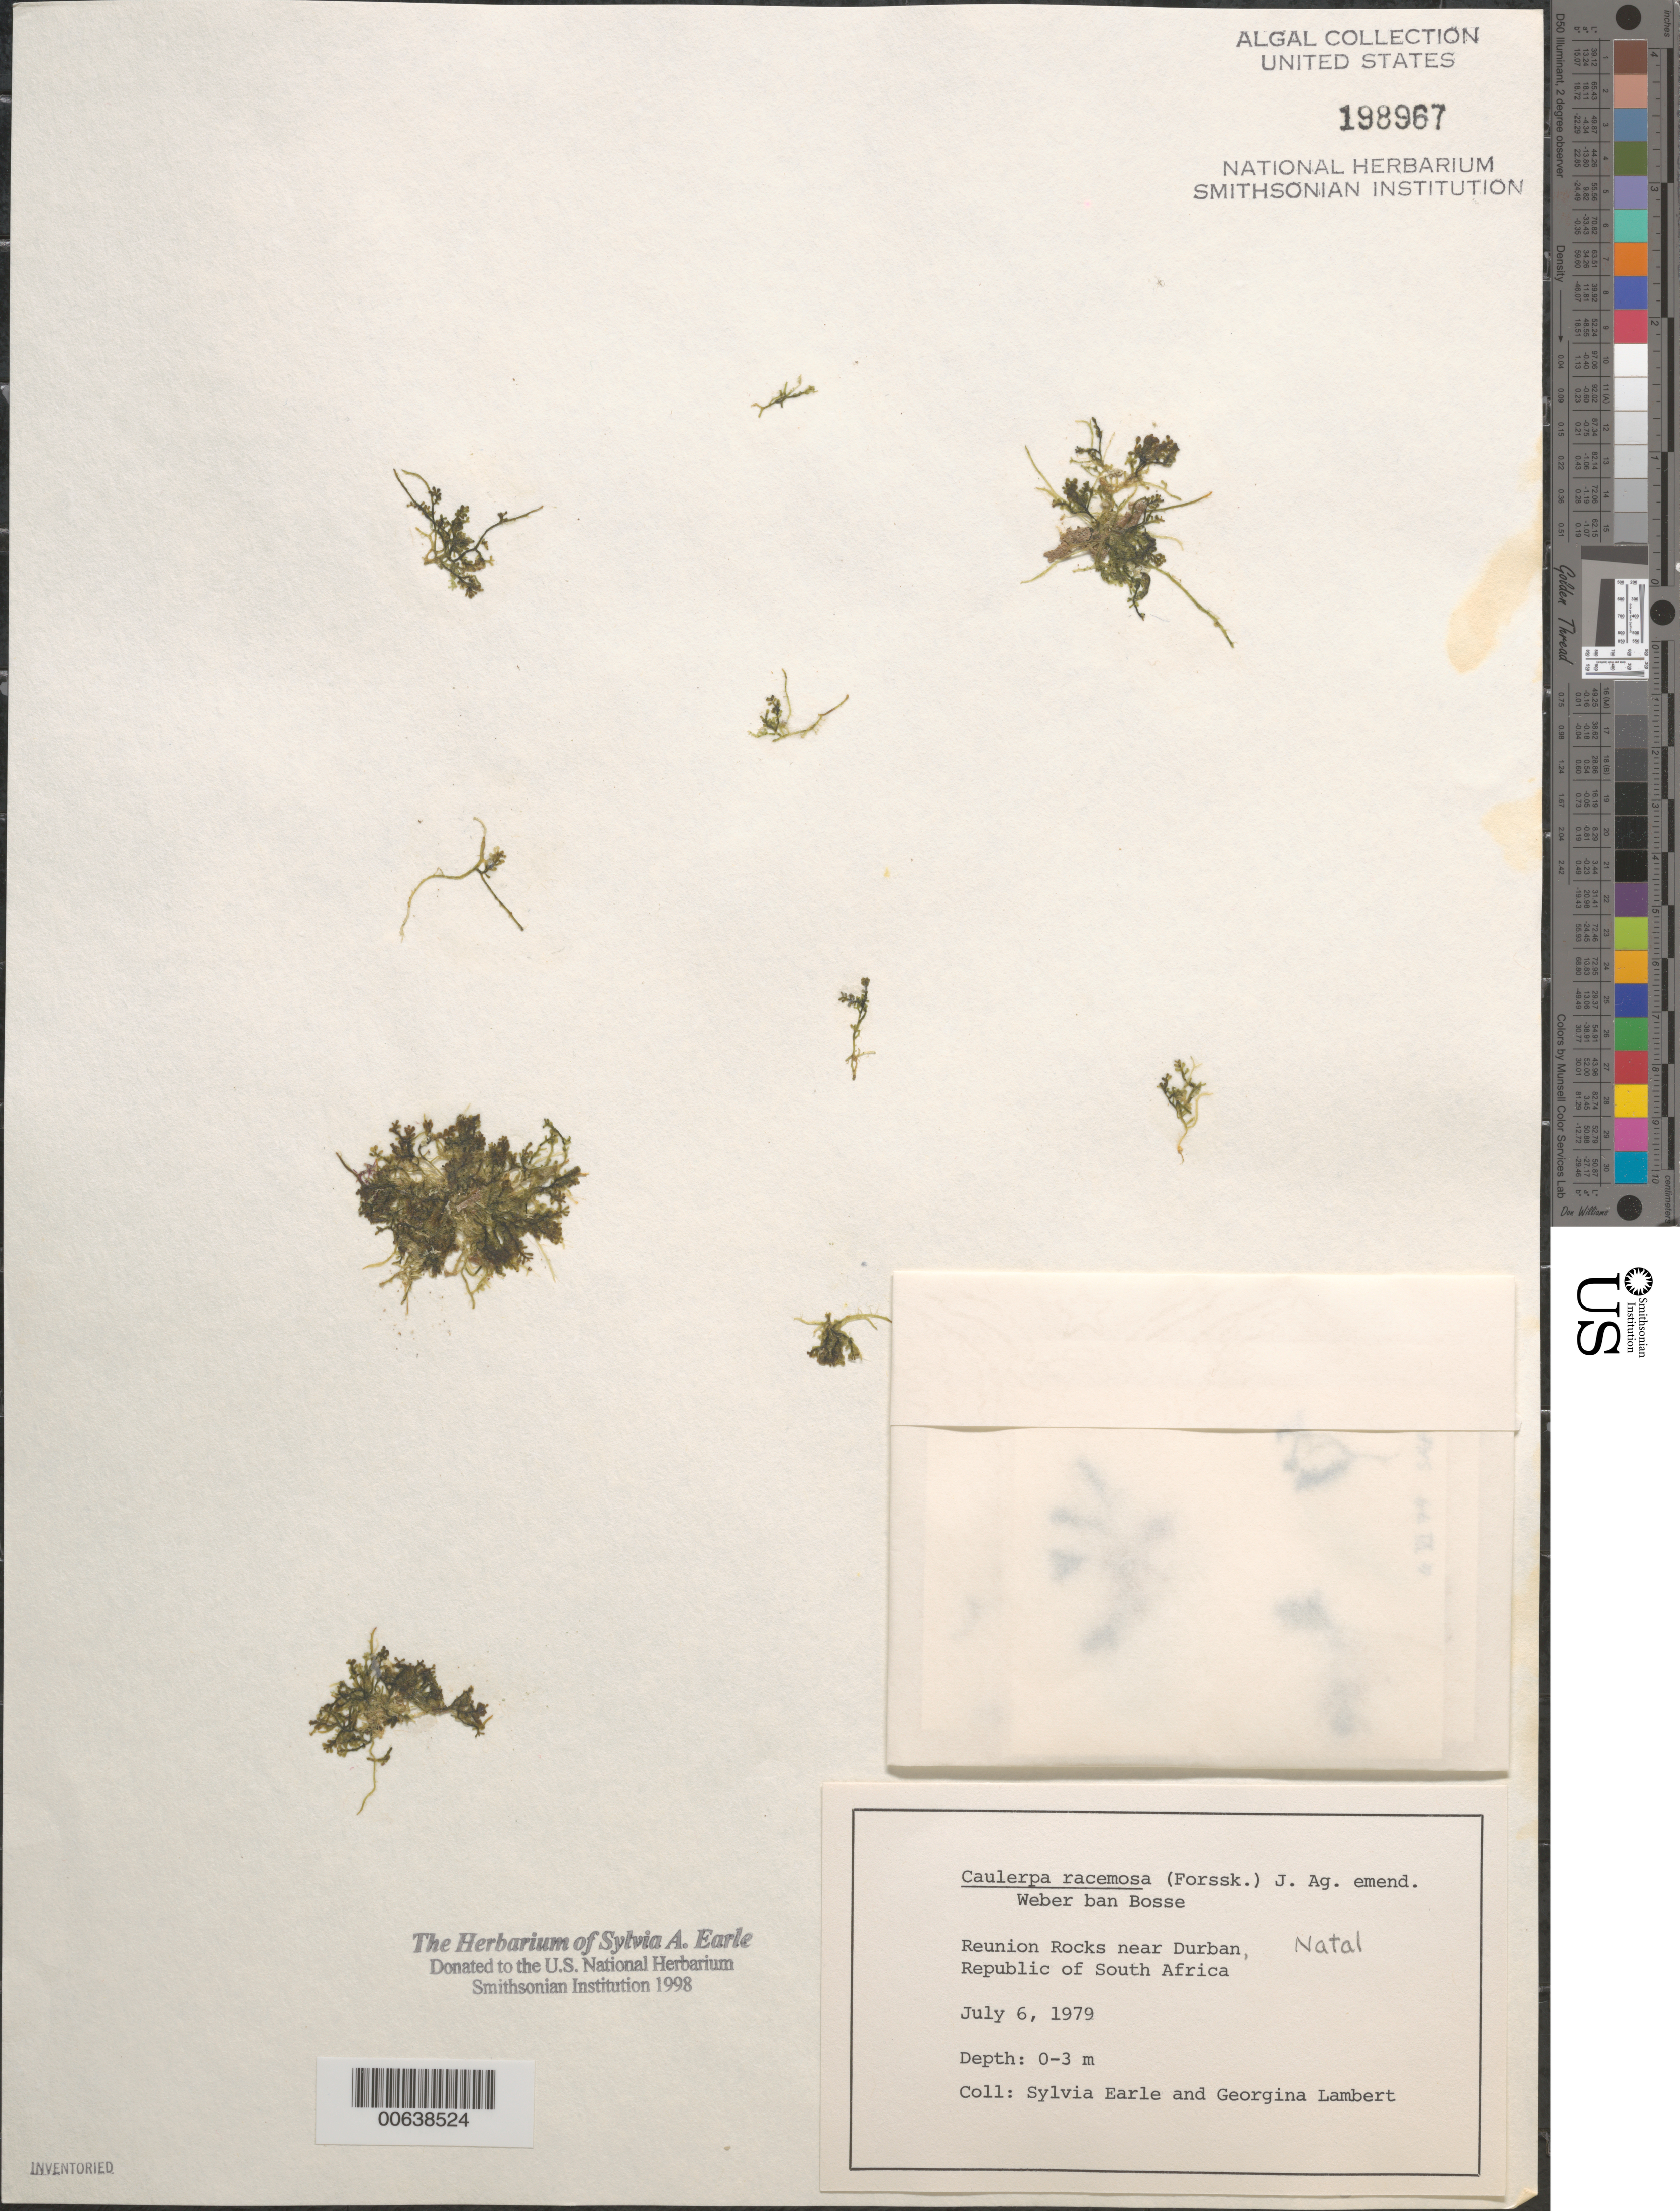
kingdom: Plantae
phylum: Chlorophyta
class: Ulvophyceae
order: Bryopsidales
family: Caulerpaceae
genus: Caulerpa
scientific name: Caulerpa racemosa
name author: (Forssk.) J. Agardh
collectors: S. A. Earle & G. Lambert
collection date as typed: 06 Jul 1979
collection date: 1979-07-06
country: South Africa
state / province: KwaZulu-Natal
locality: Reunion Rocks near Durban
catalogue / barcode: US 198967